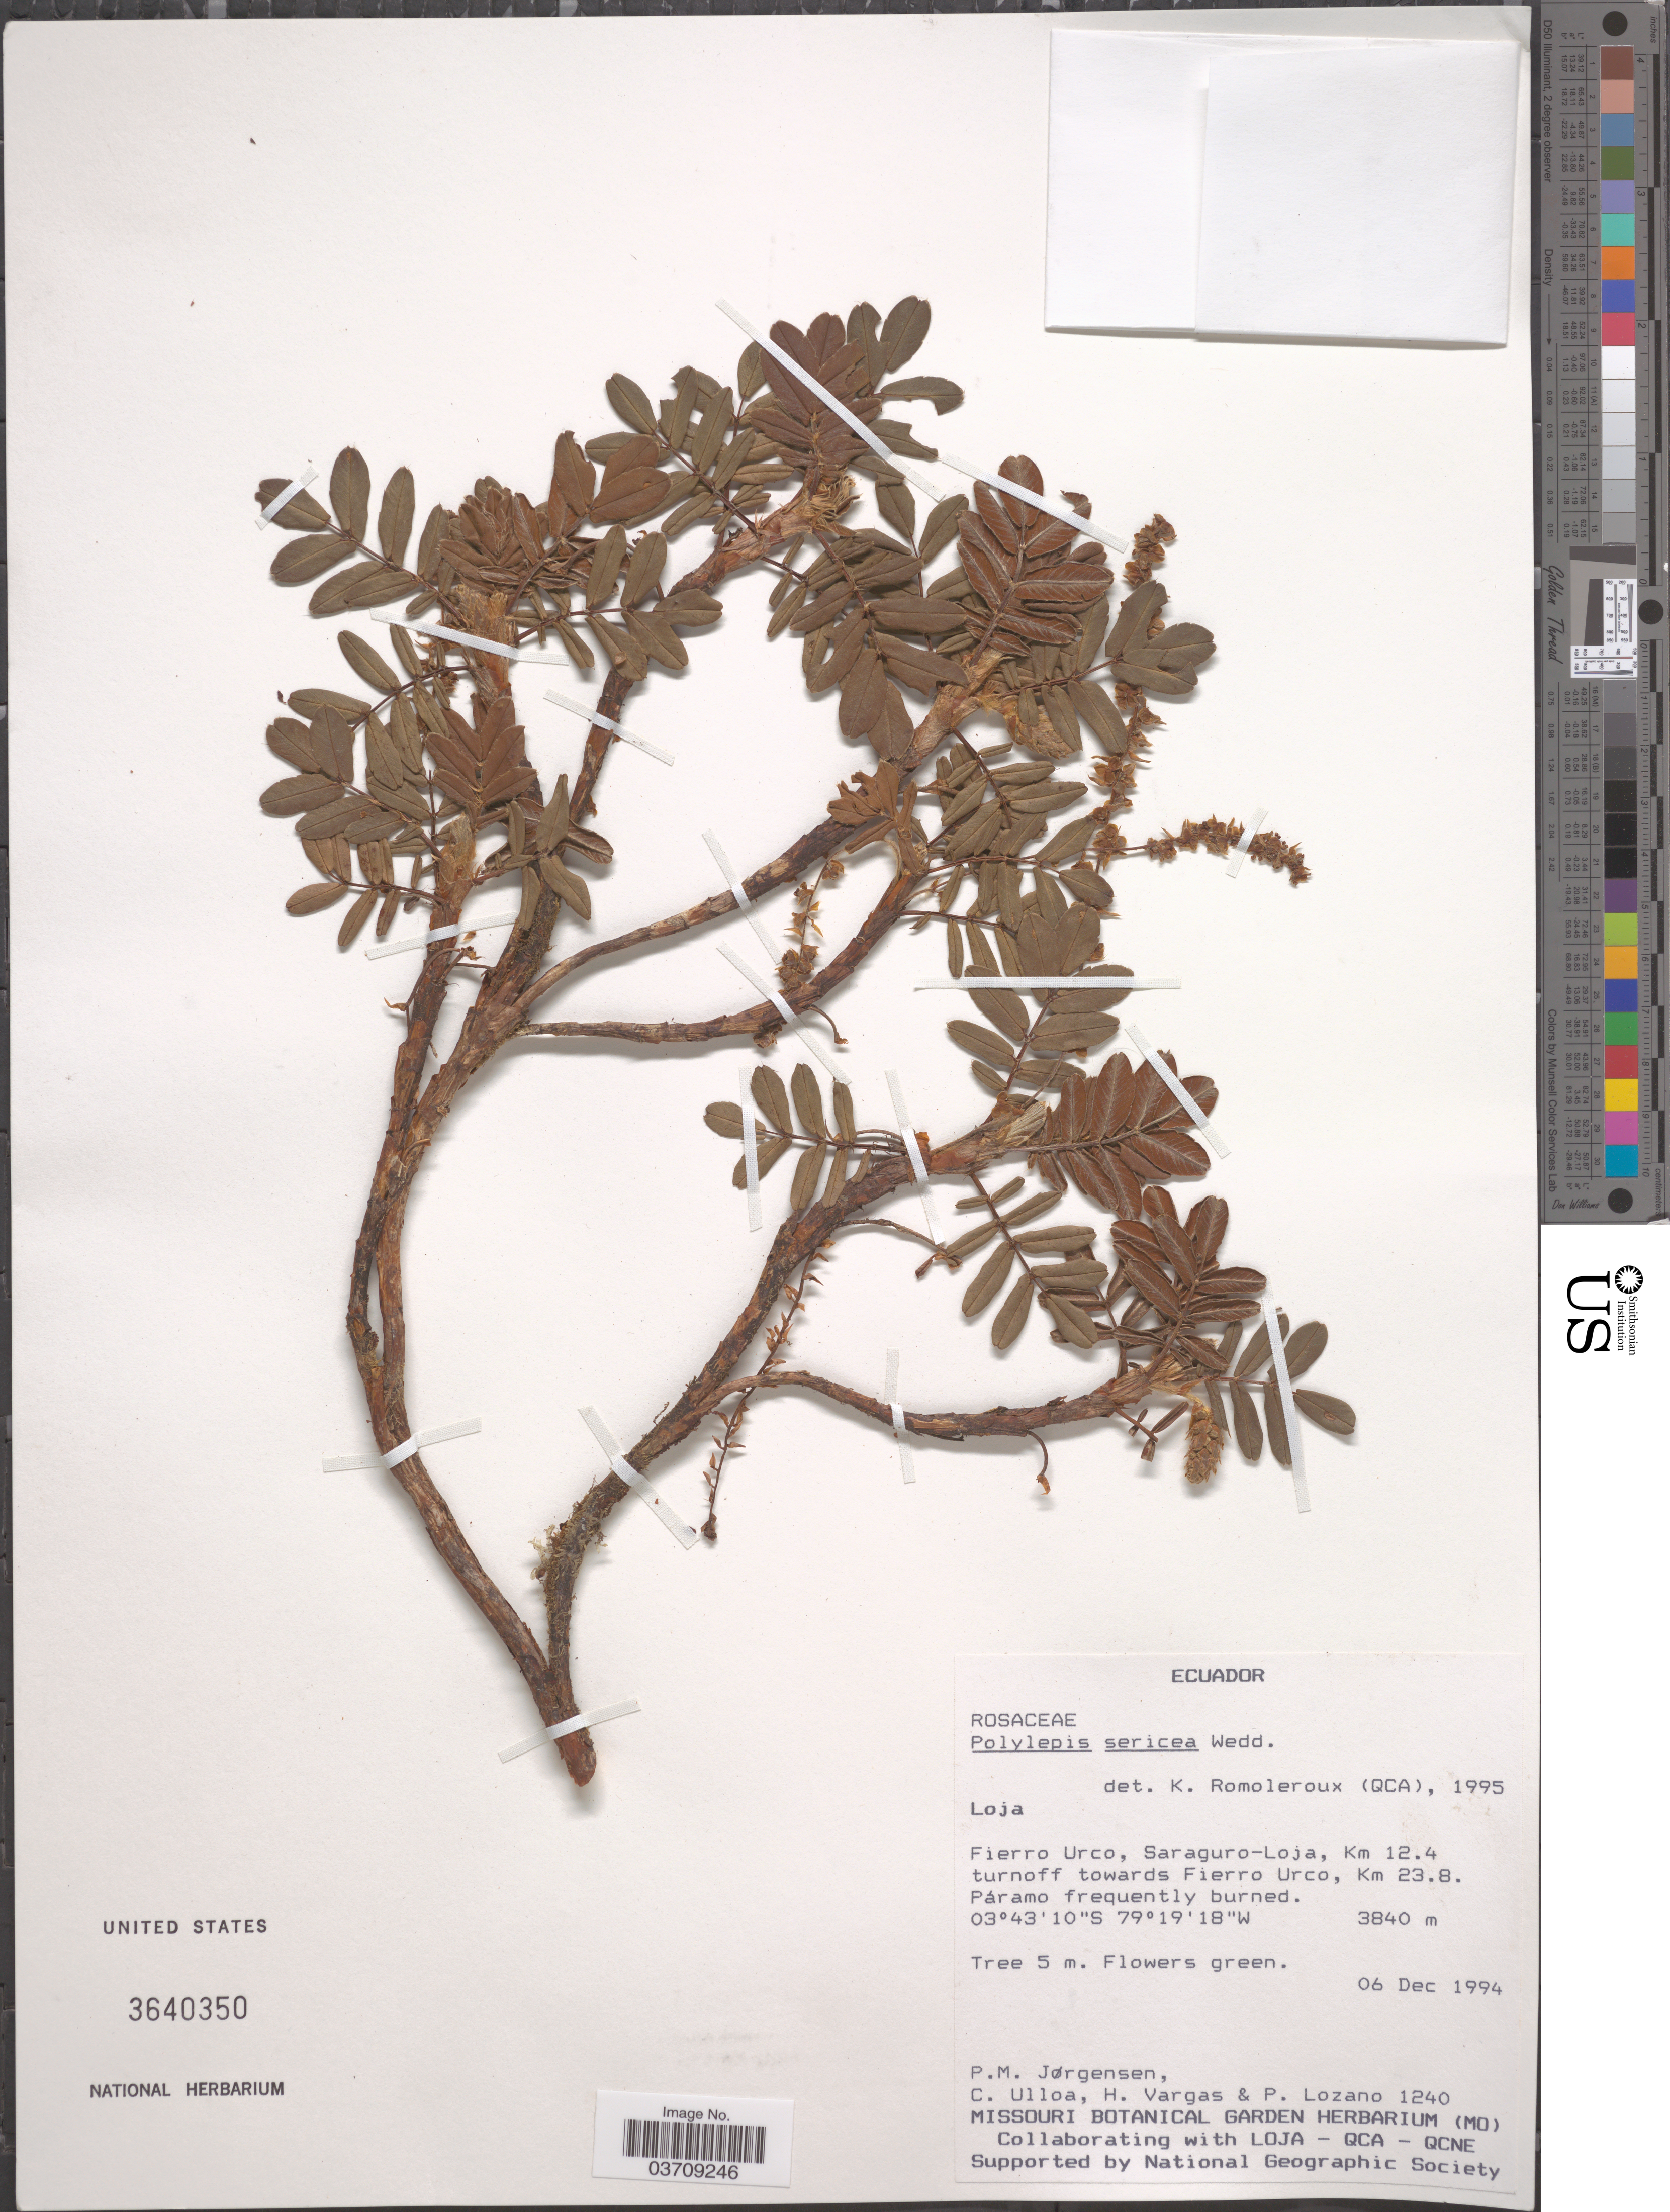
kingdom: Plantae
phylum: Tracheophyta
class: Magnoliopsida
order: Rosales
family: Rosaceae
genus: Polylepis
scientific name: Polylepis sericea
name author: Wedd.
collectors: P. Jørgensen, C. Ulloa, H. Vargas & P. Lozano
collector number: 1240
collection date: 1994-12-06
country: Ecuador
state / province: Loja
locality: Fierro Urco, Saraguro-Loja, Km 12.4 turnoff towards Fierro Urco, Km 23.8.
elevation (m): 3840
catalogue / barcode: US 3640350